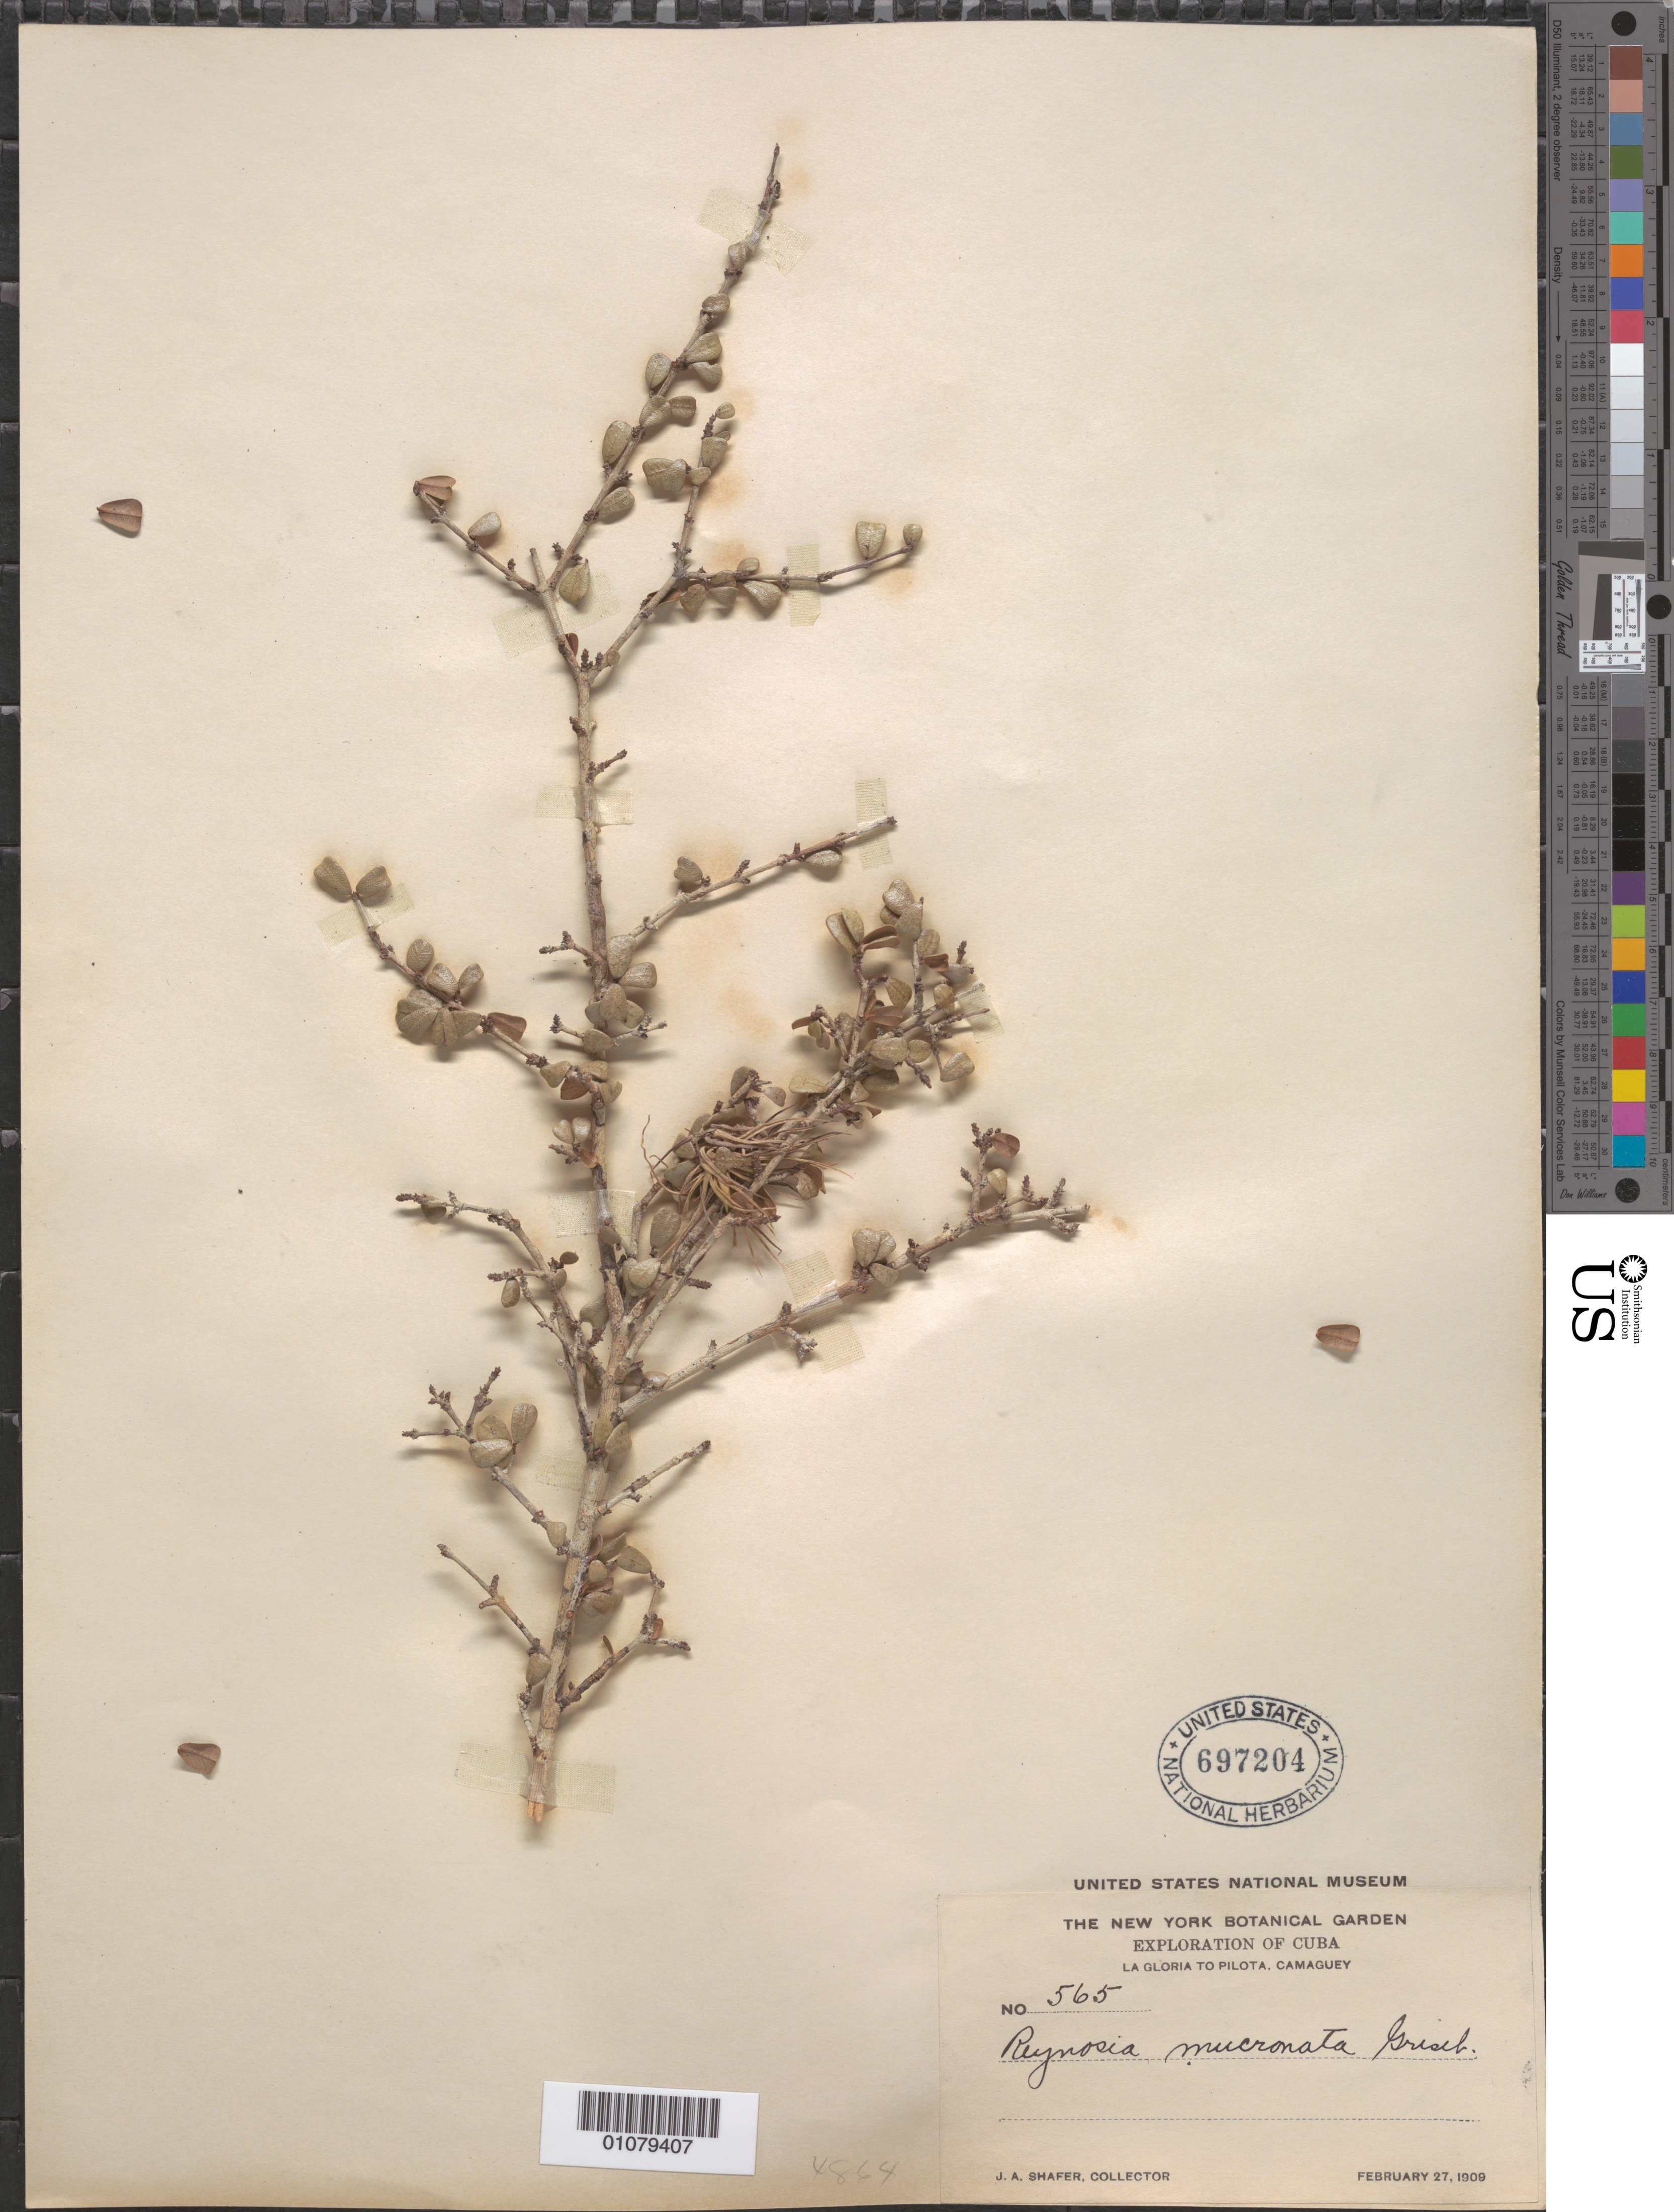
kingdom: Plantae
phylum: Tracheophyta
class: Magnoliopsida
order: Rosales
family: Rhamnaceae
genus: Reynosia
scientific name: Reynosia mucronata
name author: Griseb.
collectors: J. A. Shafer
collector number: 565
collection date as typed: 27 Feb 1909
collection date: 1909-02-27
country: Cuba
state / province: Camagüey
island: Cuba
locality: La Gloria to Pilota, Camaguey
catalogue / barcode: US 697204